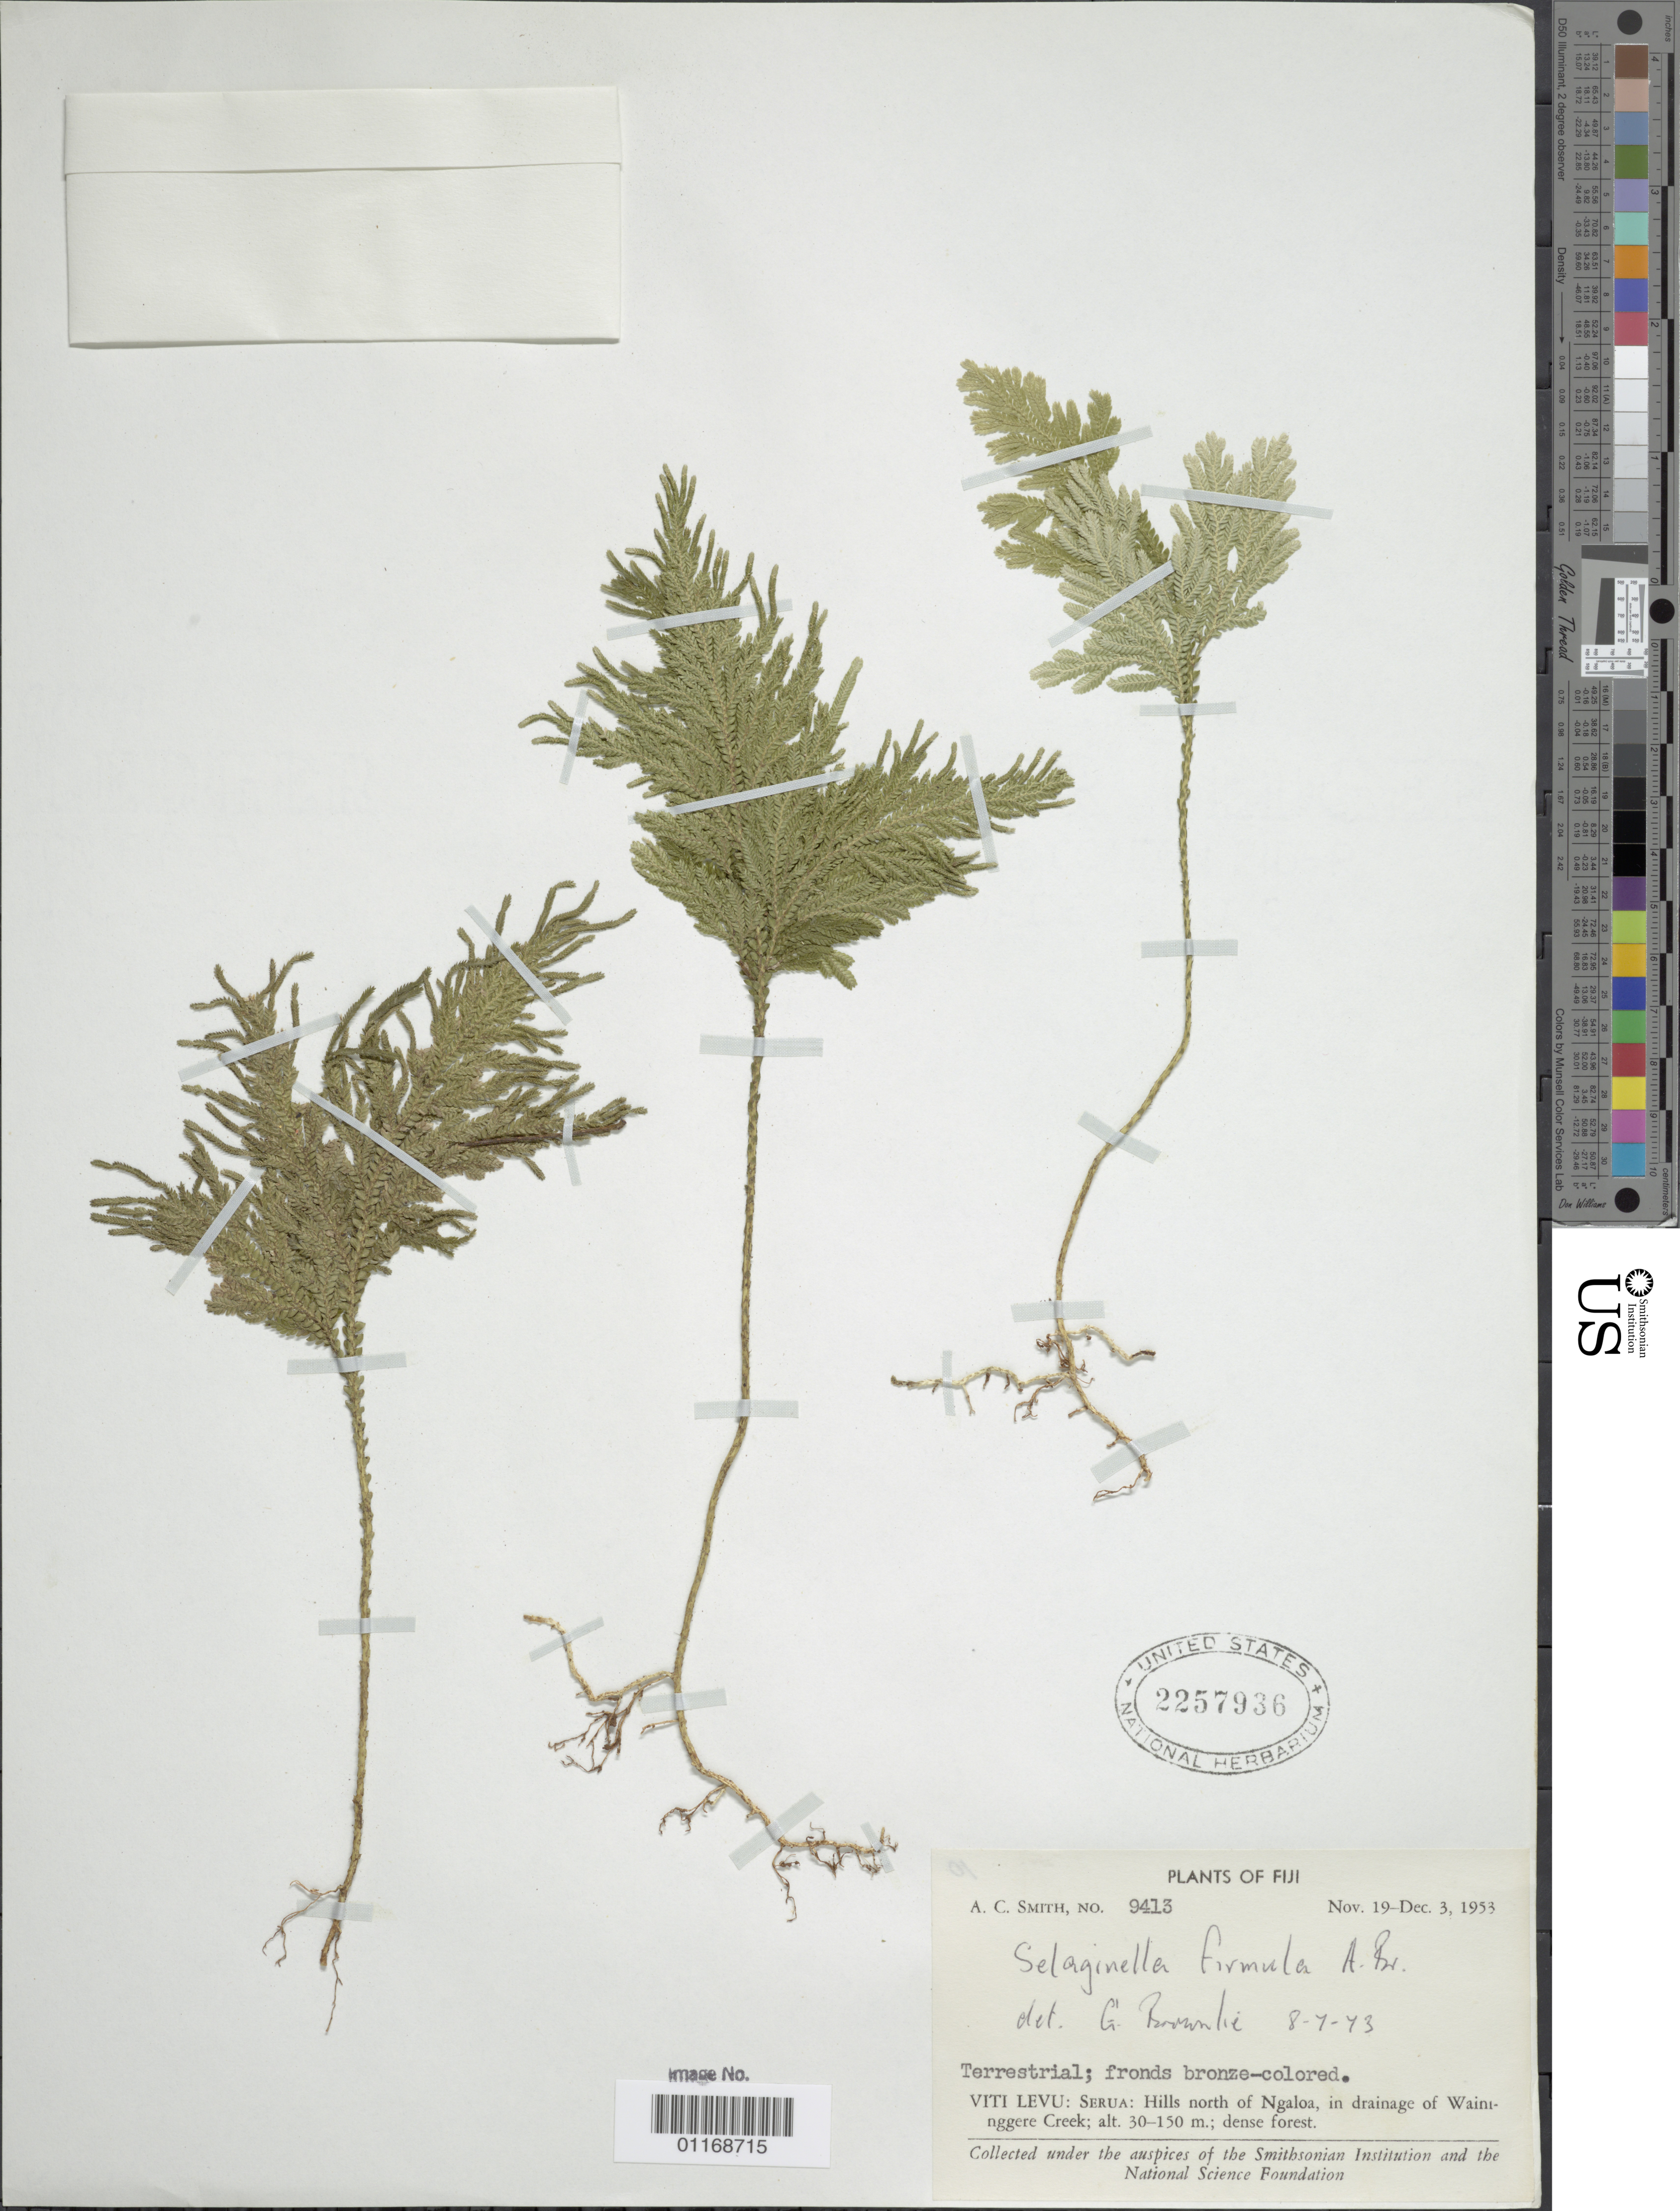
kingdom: Plantae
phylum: Tracheophyta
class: Lycopodiopsida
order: Selaginellales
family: Selaginellaceae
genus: Selaginella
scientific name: Selaginella firmula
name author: A. Br.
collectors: A. C. Smith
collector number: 9413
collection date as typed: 19 Nov 1953 to 03 Dec 1953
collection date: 1953-11-19/1953-12-03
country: Fiji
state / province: Central Division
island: Viti Levu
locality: Serua Prov., hills north of Ngaloa, in drainage of waininggere creek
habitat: Dense forest.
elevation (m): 30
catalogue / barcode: US 2257936